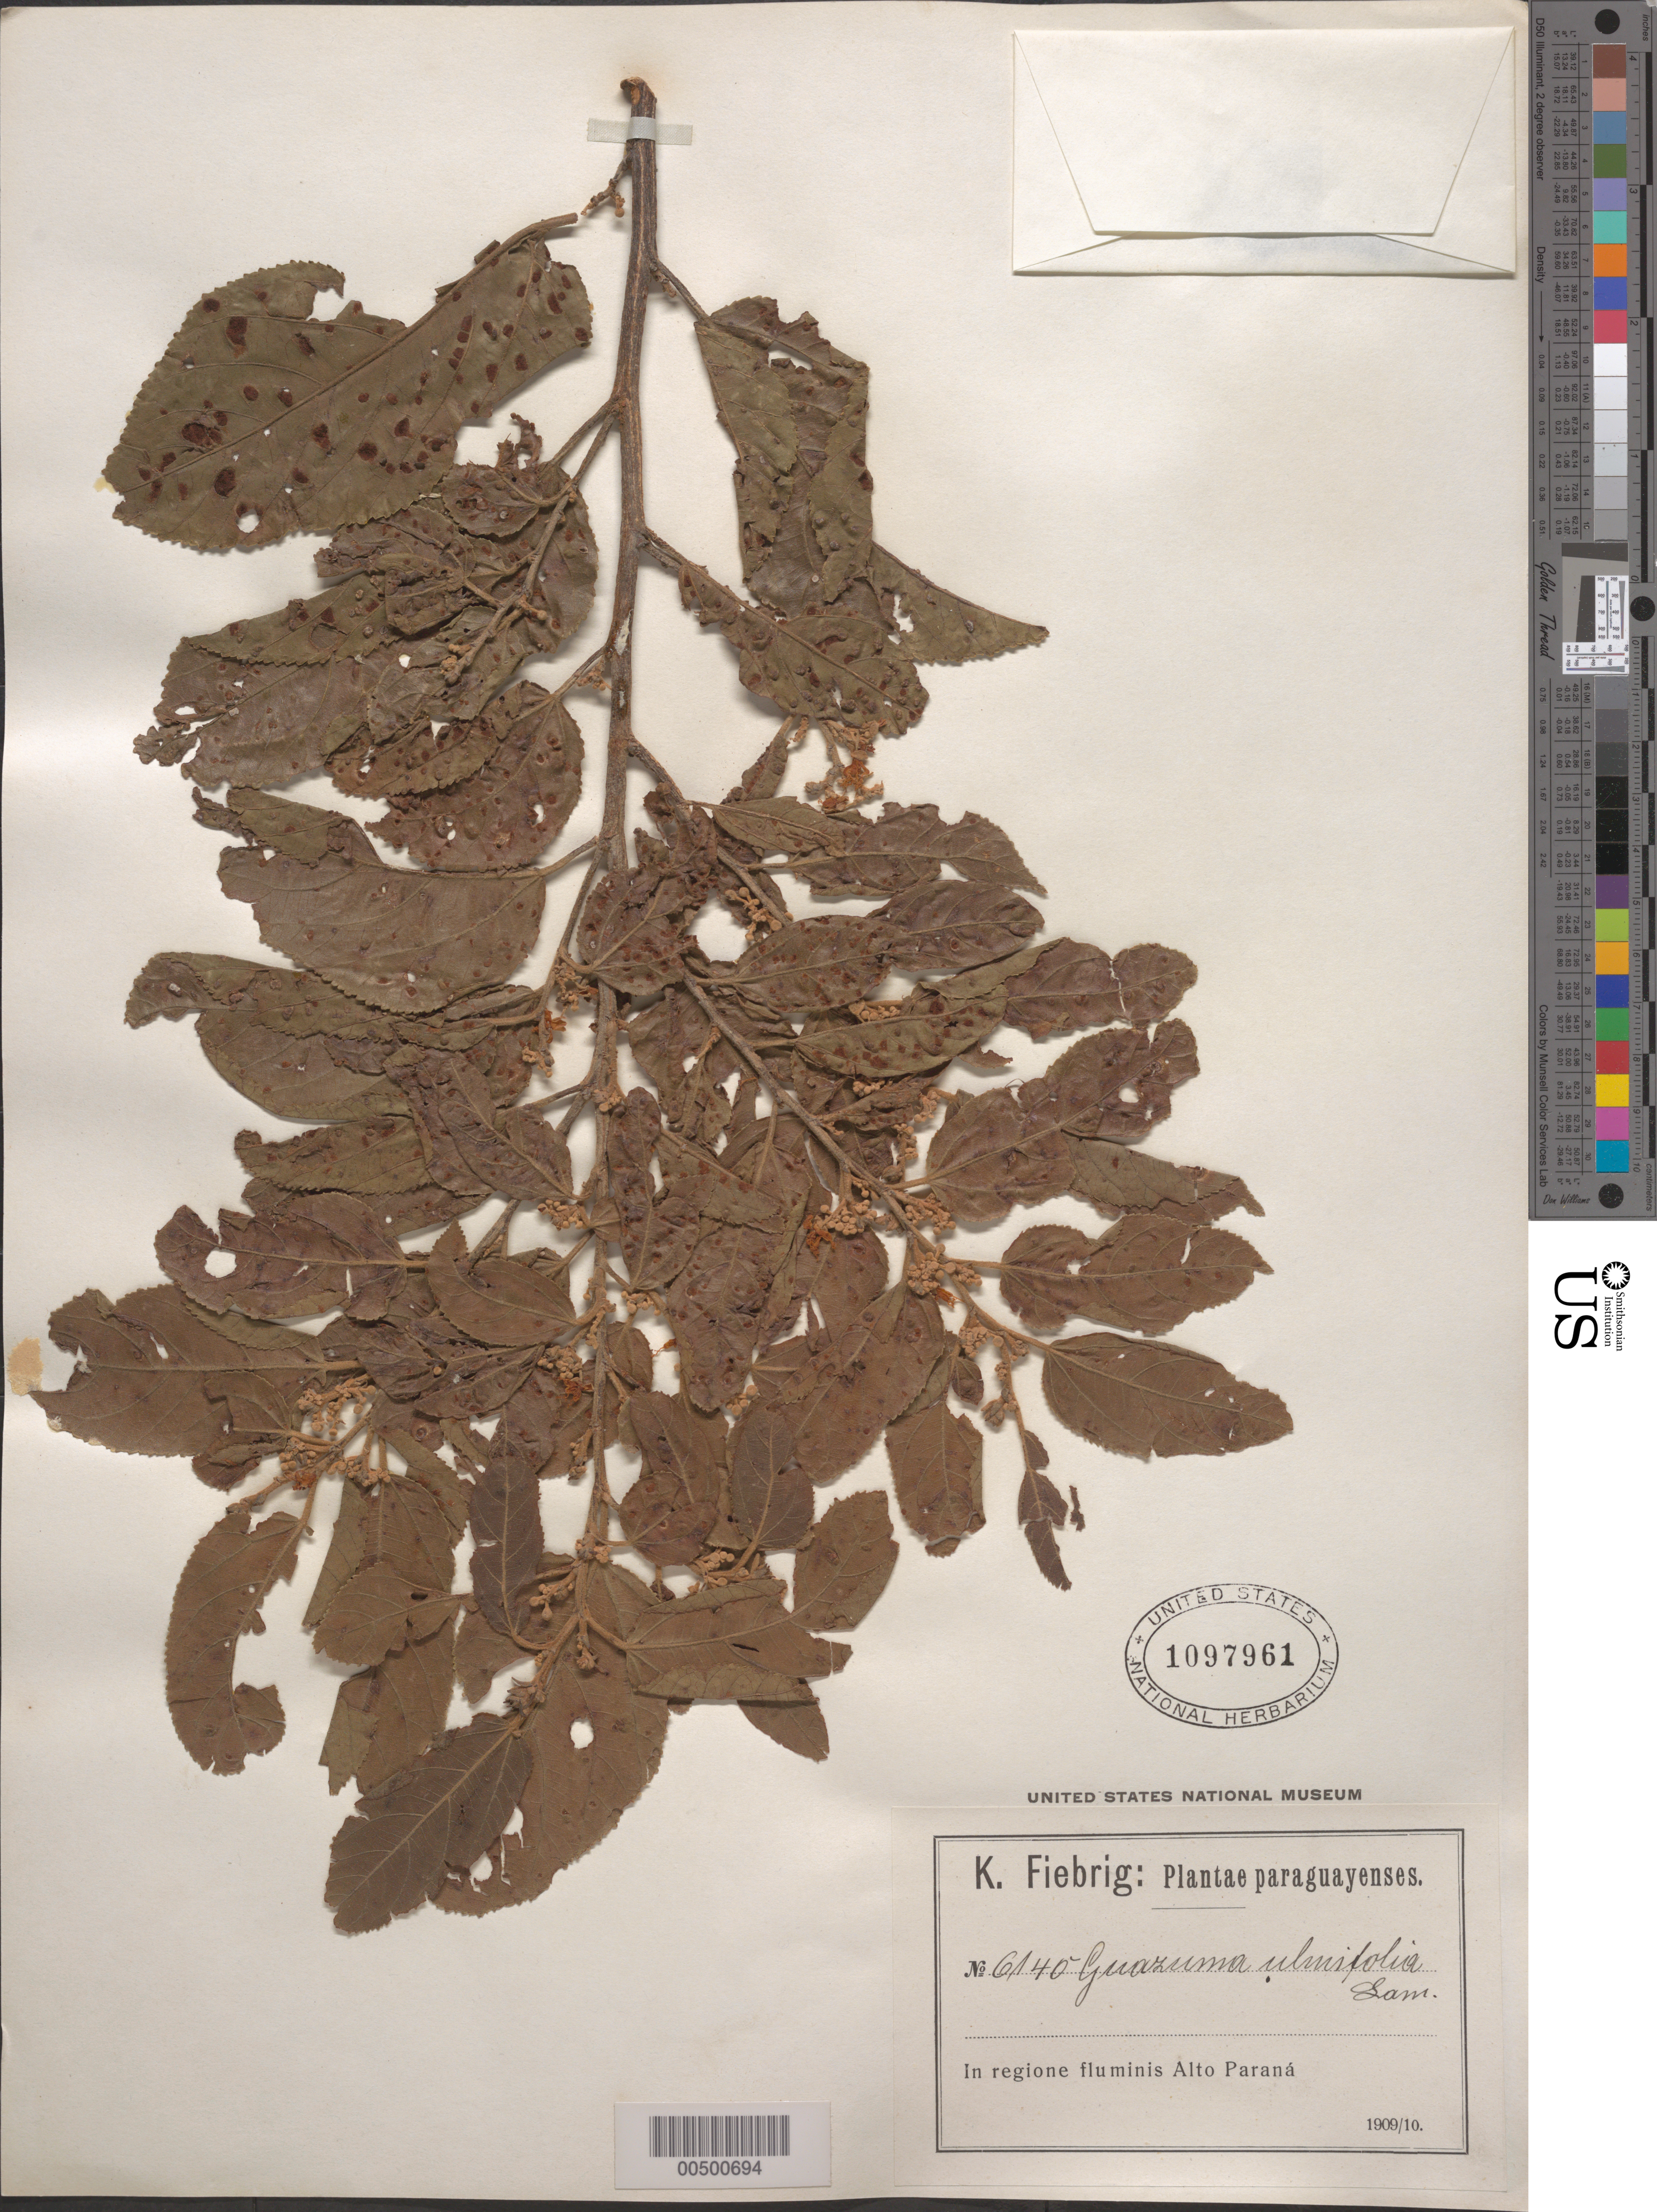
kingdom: Plantae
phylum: Tracheophyta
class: Magnoliopsida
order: Malvales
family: Malvaceae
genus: Guazuma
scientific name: Guazuma ulmifolia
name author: Lam.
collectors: K. Fiebrig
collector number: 6140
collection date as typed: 1909 to -- --- 1910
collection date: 1909/1910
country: Paraguay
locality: In regione fluminis Alto Paraná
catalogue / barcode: US 1097961